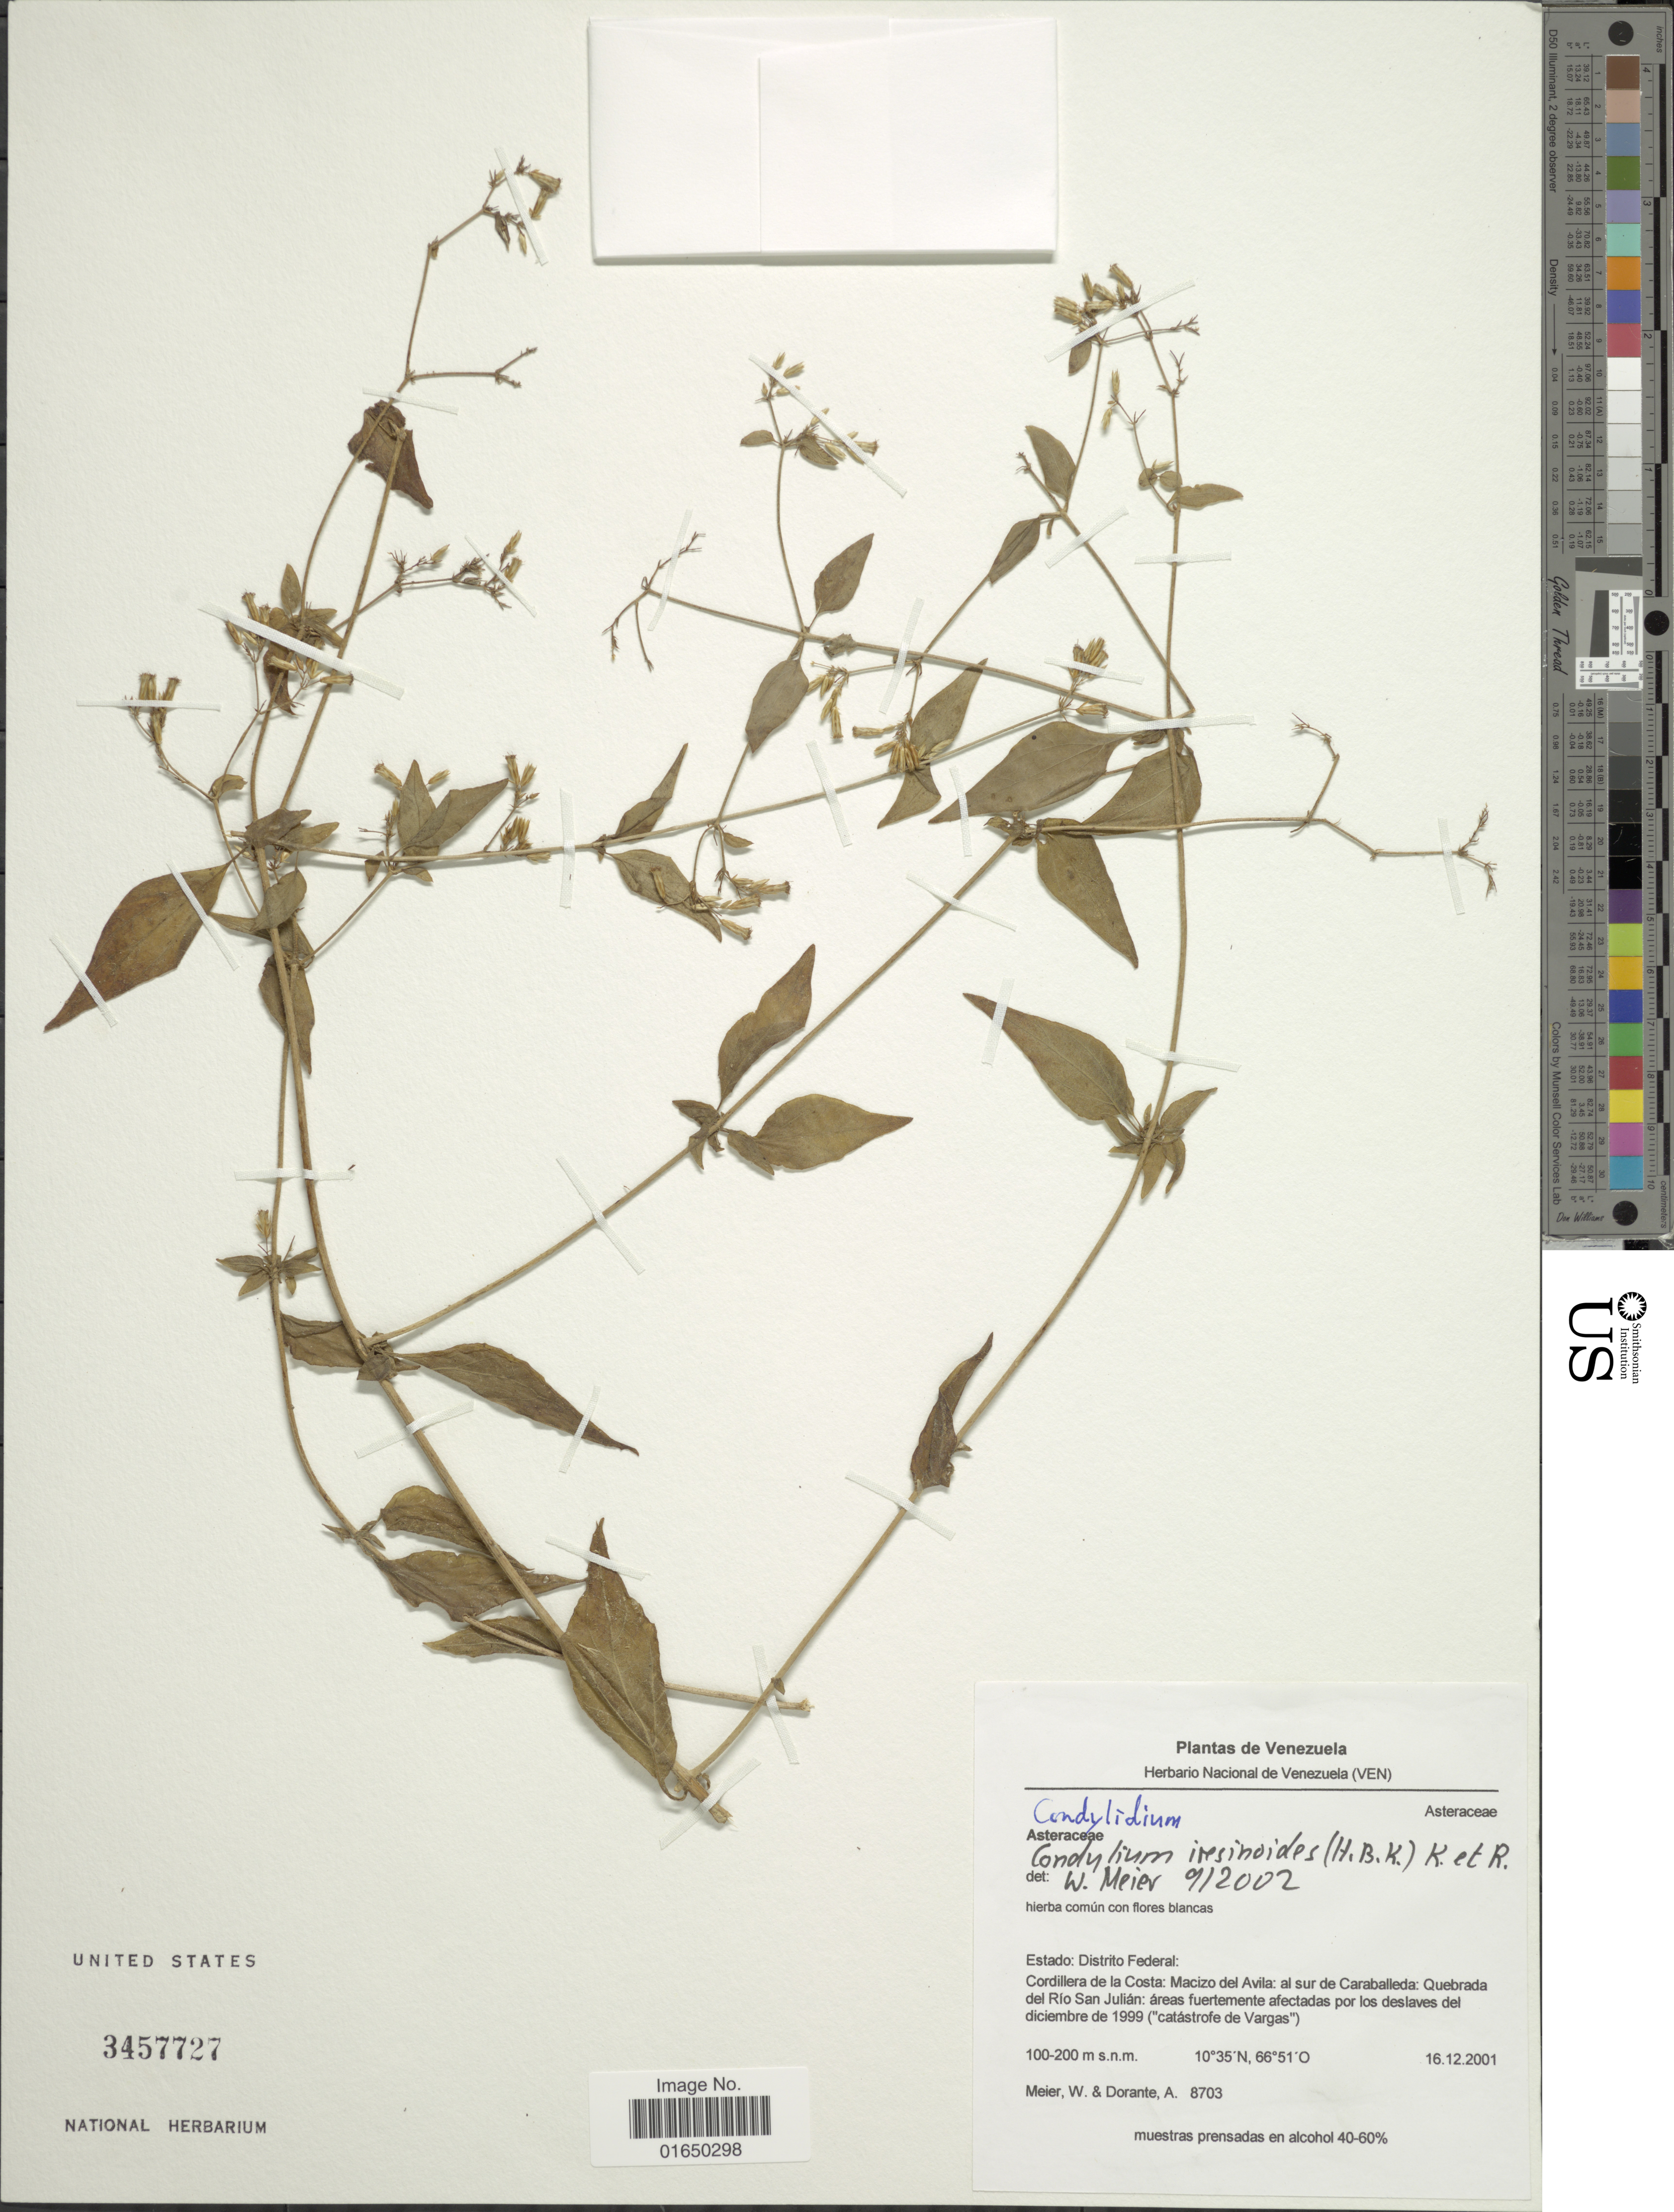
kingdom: Plantae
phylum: Tracheophyta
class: Magnoliopsida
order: Asterales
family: Asteraceae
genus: Condylidium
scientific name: Condylidium iresinoides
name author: (Kunth) R.M. King & H. Rob.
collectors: W. Meier & A. Dorante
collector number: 8703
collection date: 2001-12-16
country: Venezuela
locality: Estado Distrito Federal, Cordillera de la Costa: Macizo del Avila: al sur de Caraballeda: Quebrada del Rio San Julián: áreas fuertemente afectadas por los deslaves del diciembre de 1999 ('catástrofe de Vargas')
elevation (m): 100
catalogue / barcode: US 3457727